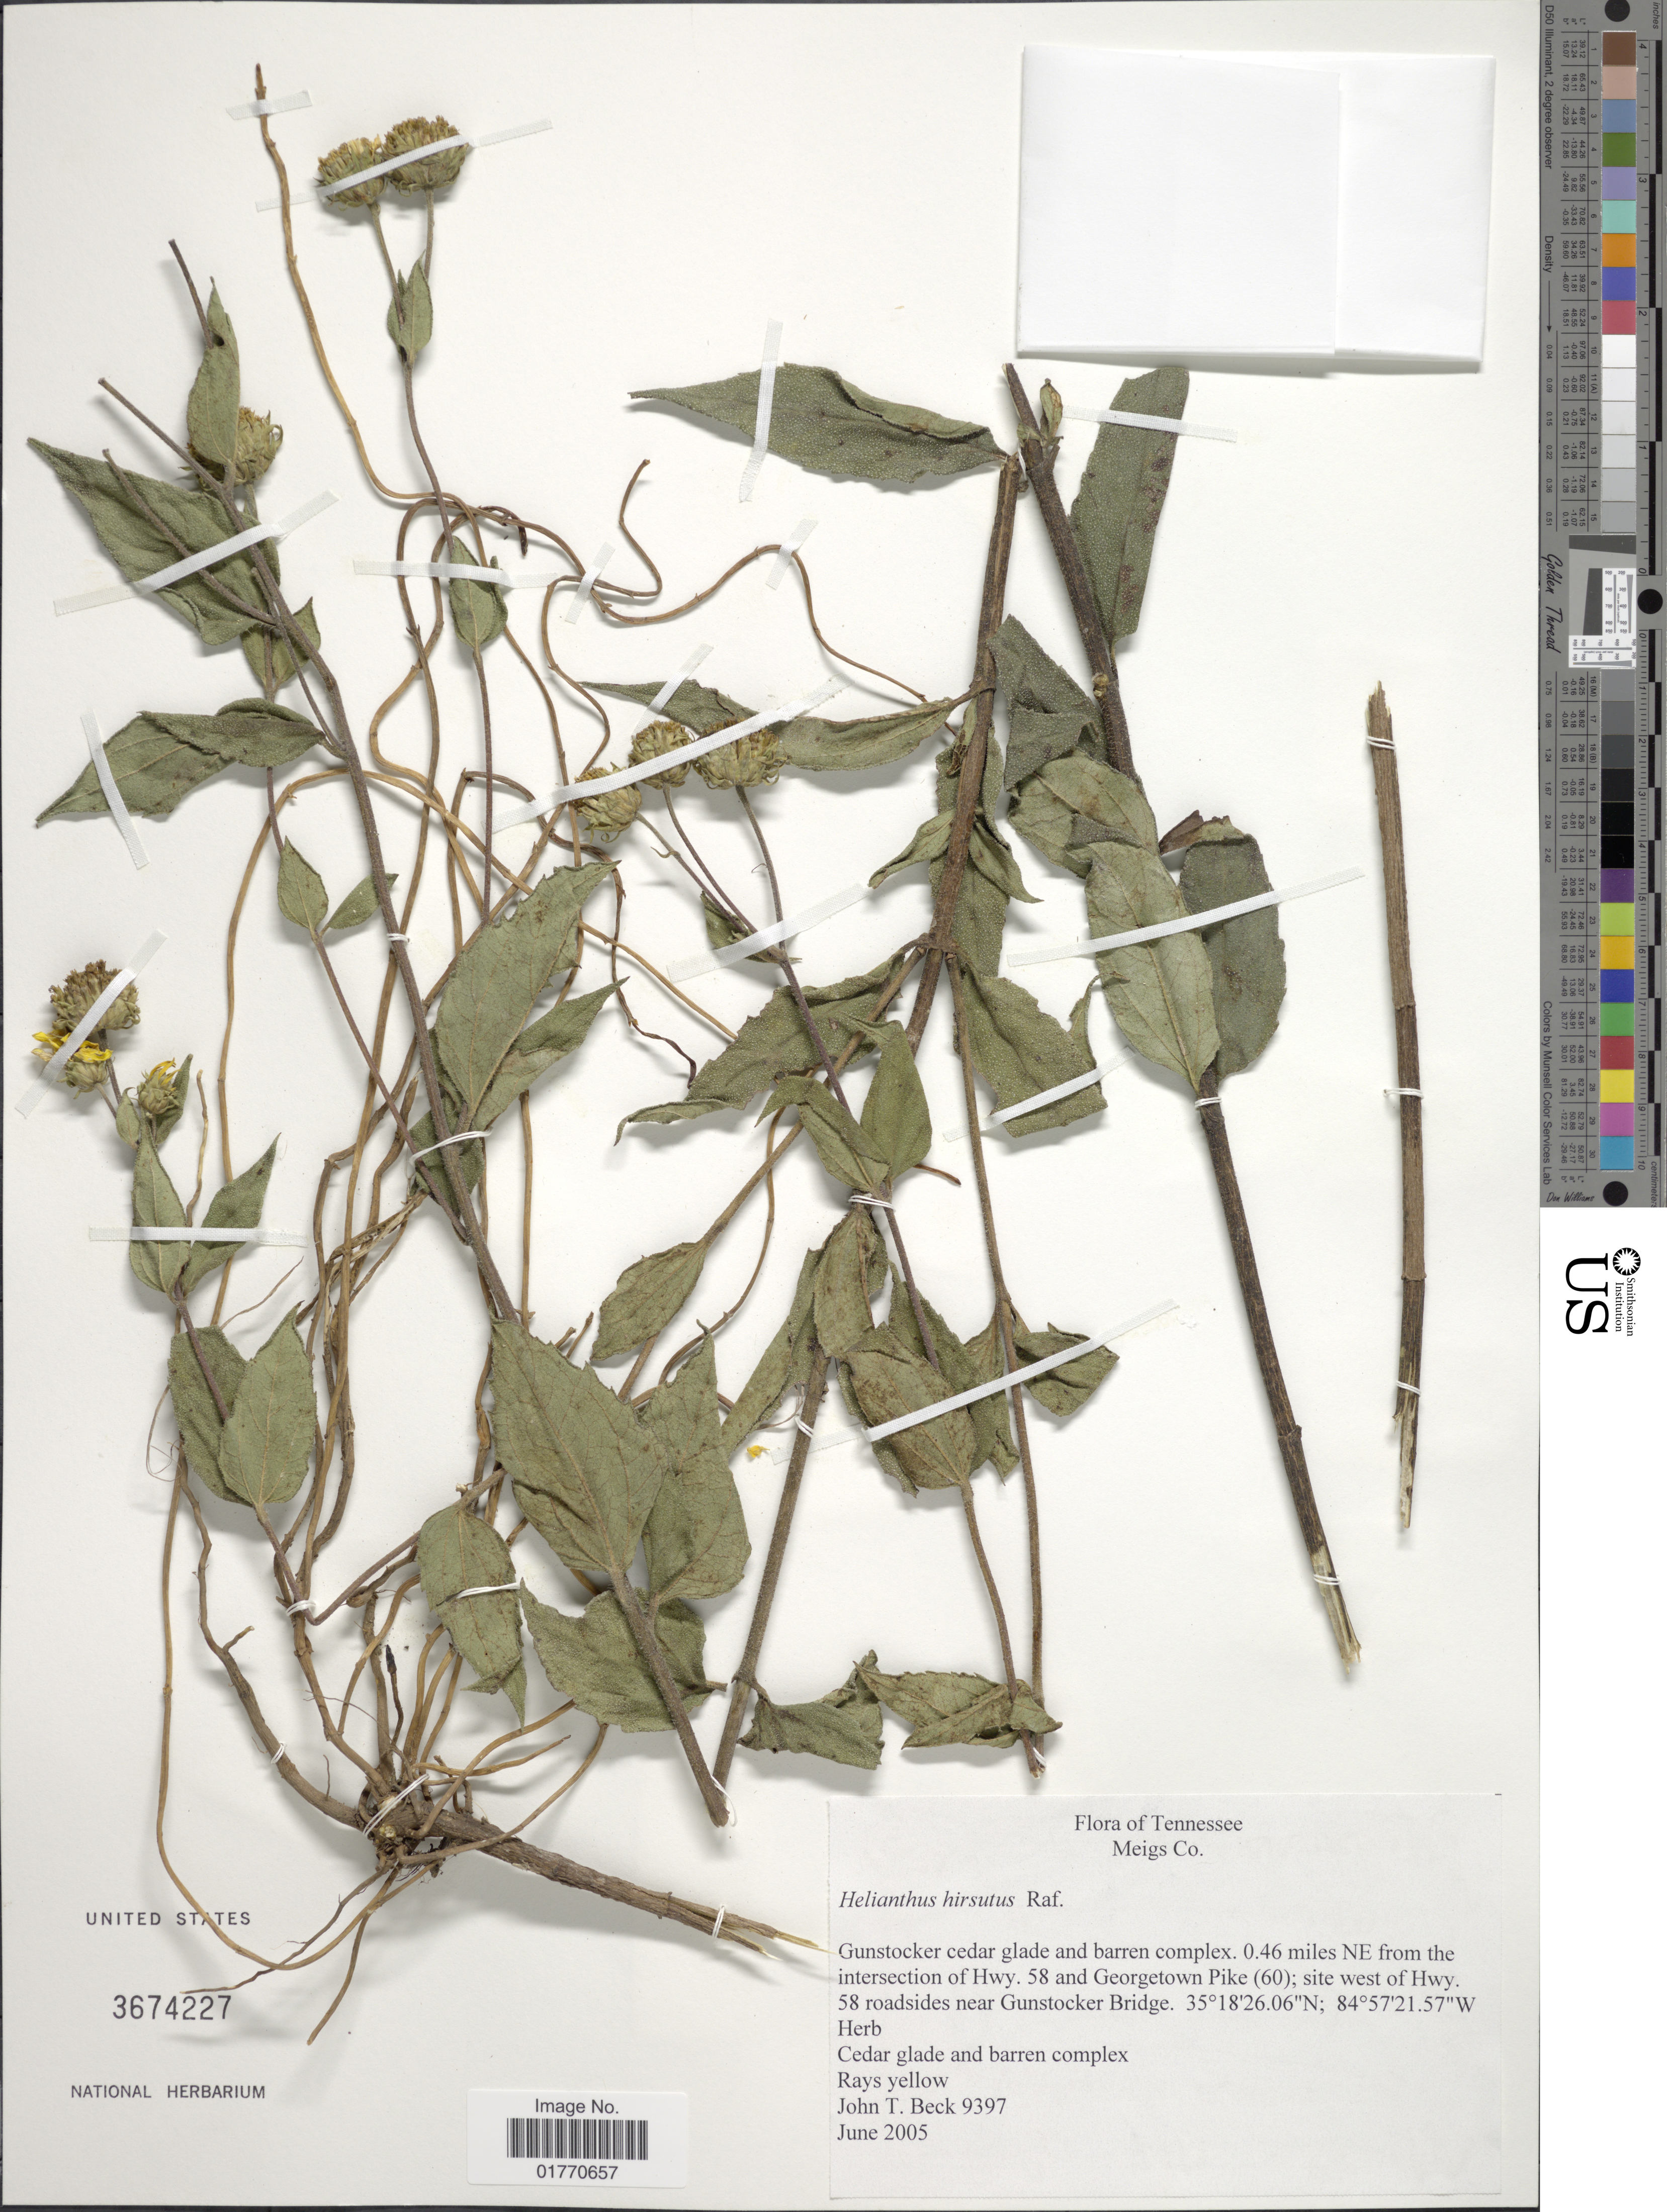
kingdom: Plantae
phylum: Tracheophyta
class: Magnoliopsida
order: Asterales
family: Asteraceae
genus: Helianthus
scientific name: Helianthus hirsutus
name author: Raf.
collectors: J. Beck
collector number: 9397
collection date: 2005-06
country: United States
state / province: Tennessee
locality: Meigs Co., Gunstocker cedar glade and barren complex 0.46 miles NE from the intersection of Hwy. 58 and Georgetown Pike (60); site west of Hwy, 58 roadsides near Gunstocker Bridge.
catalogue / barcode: US 3674227